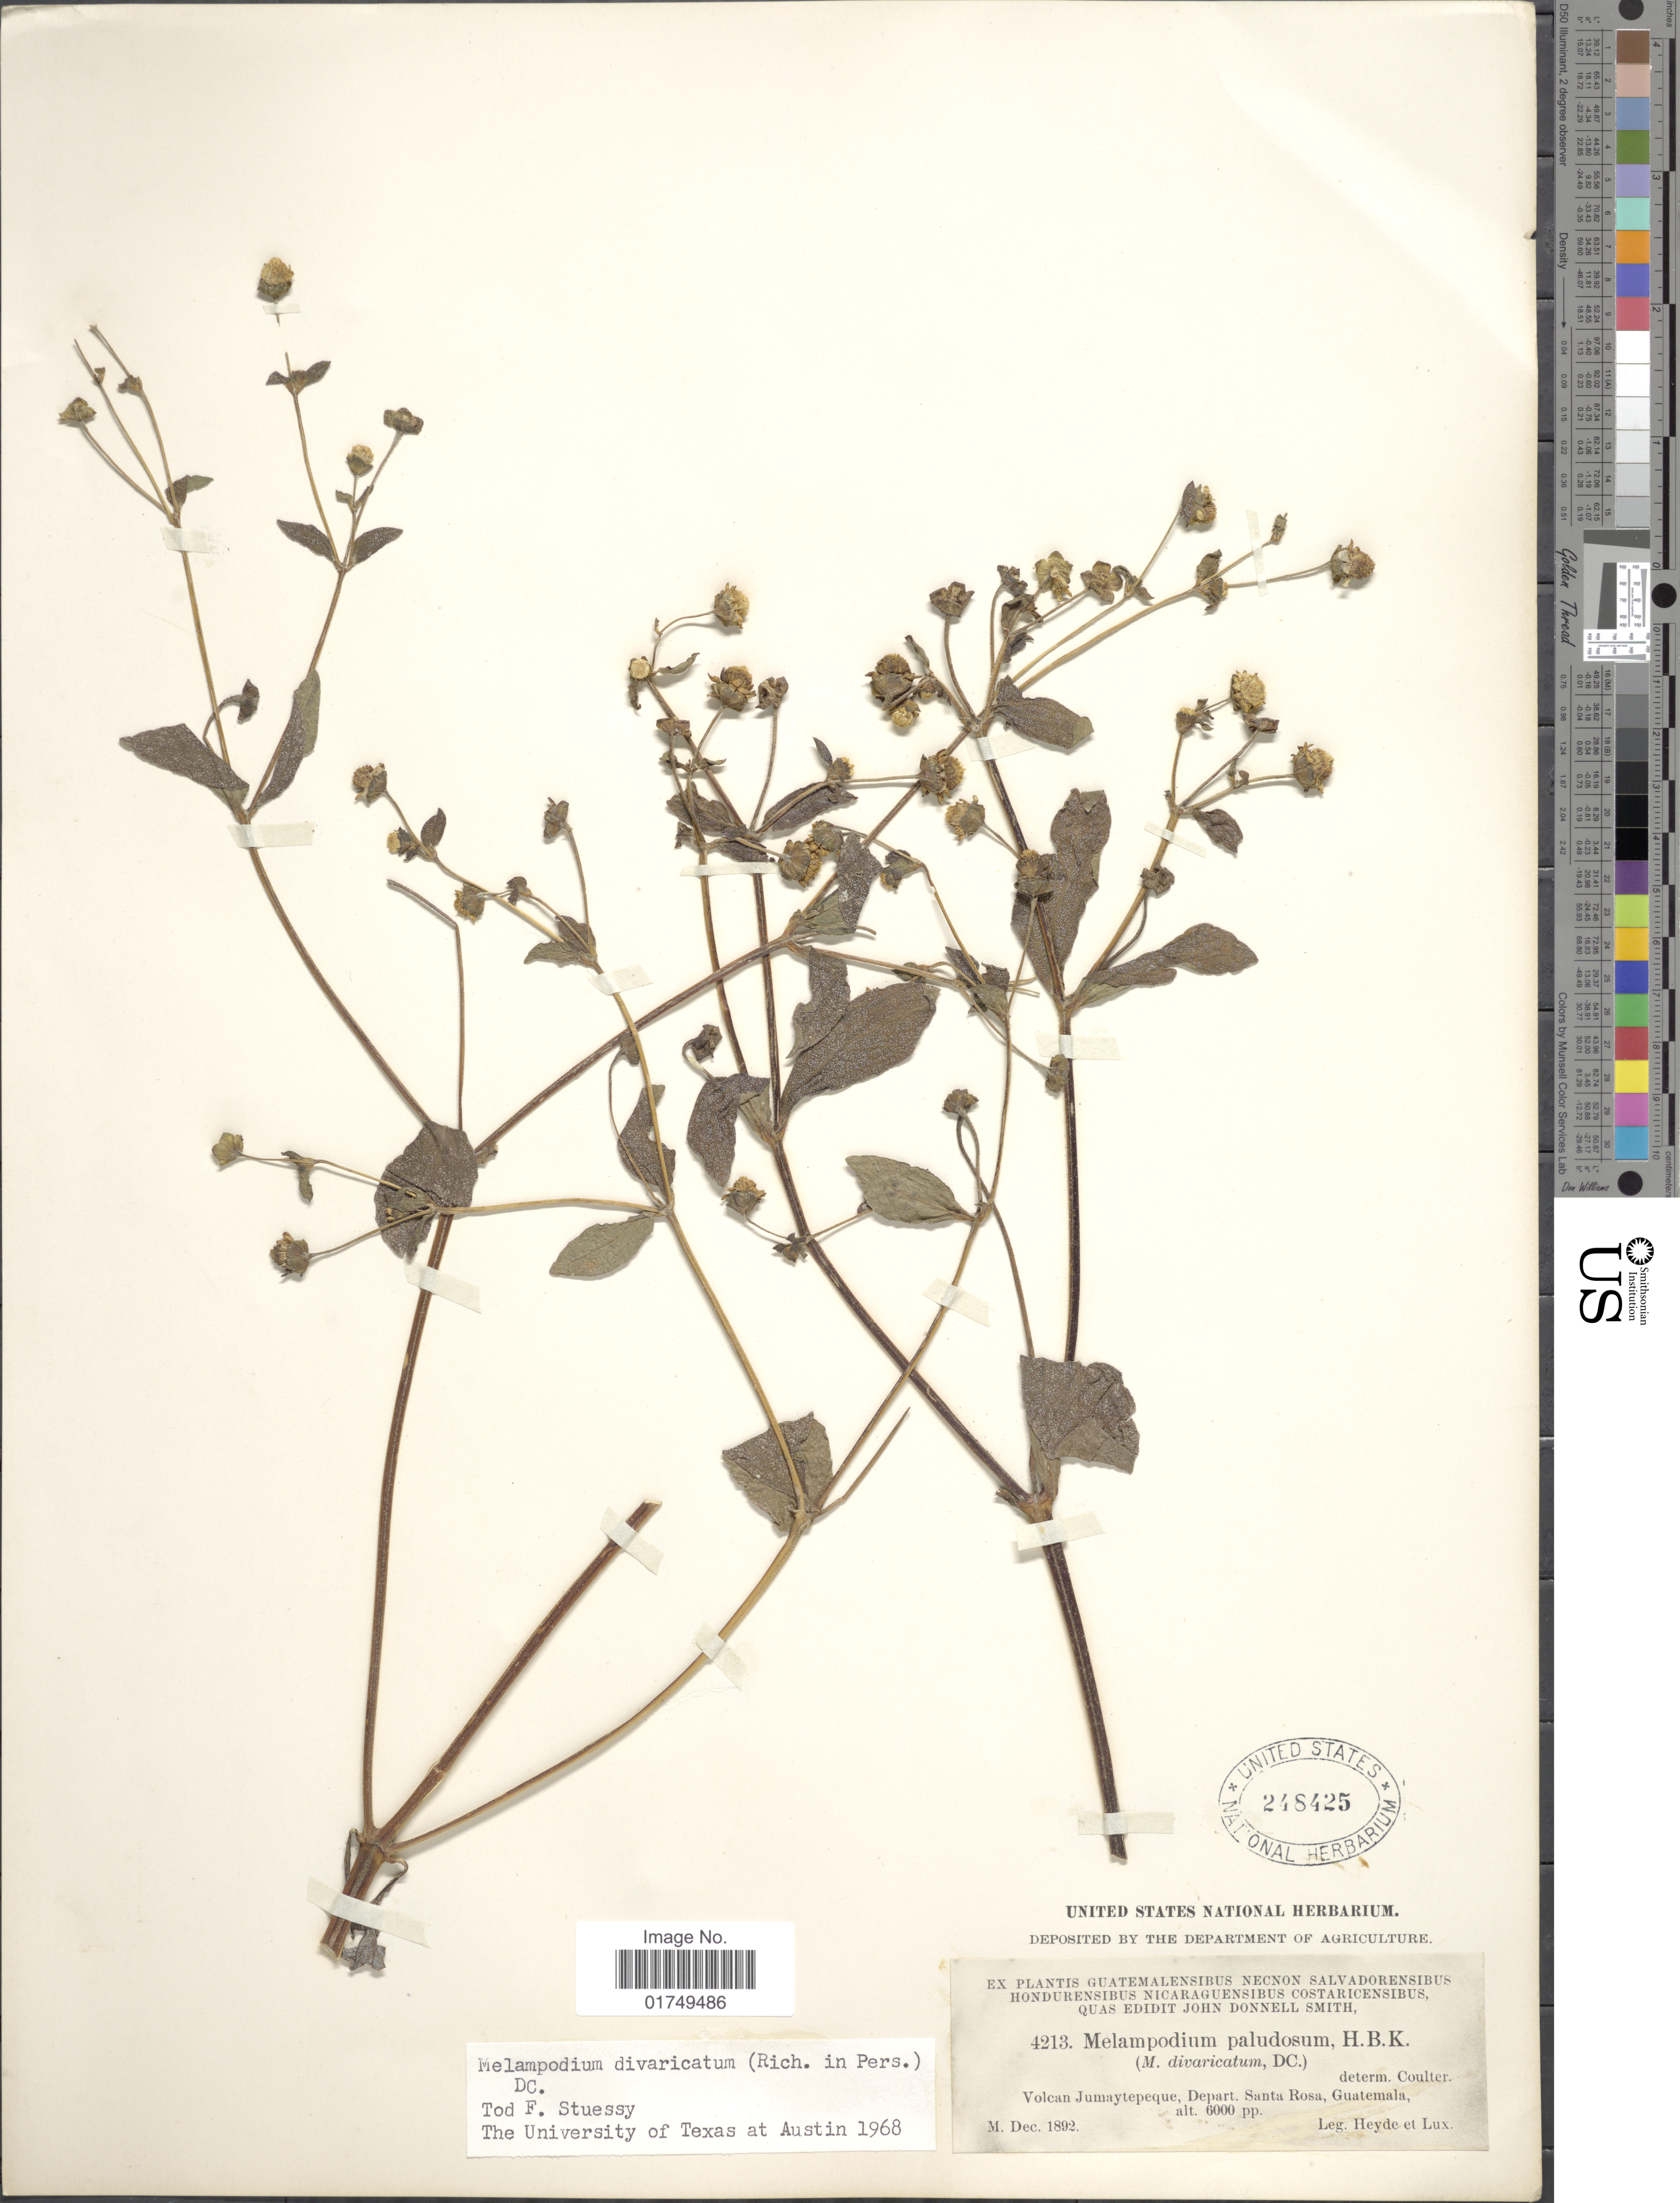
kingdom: Plantae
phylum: Tracheophyta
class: Magnoliopsida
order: Asterales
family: Asteraceae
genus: Melampodium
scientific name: Melampodium divaricatum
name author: (Rich.) DC.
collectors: E. T. Heyde & E. Lux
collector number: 4213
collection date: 1892-12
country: Guatemala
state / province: Santa Rosa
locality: Volcan Jumaytepeque, Depart. Santa Rosa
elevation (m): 1829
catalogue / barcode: US 248425